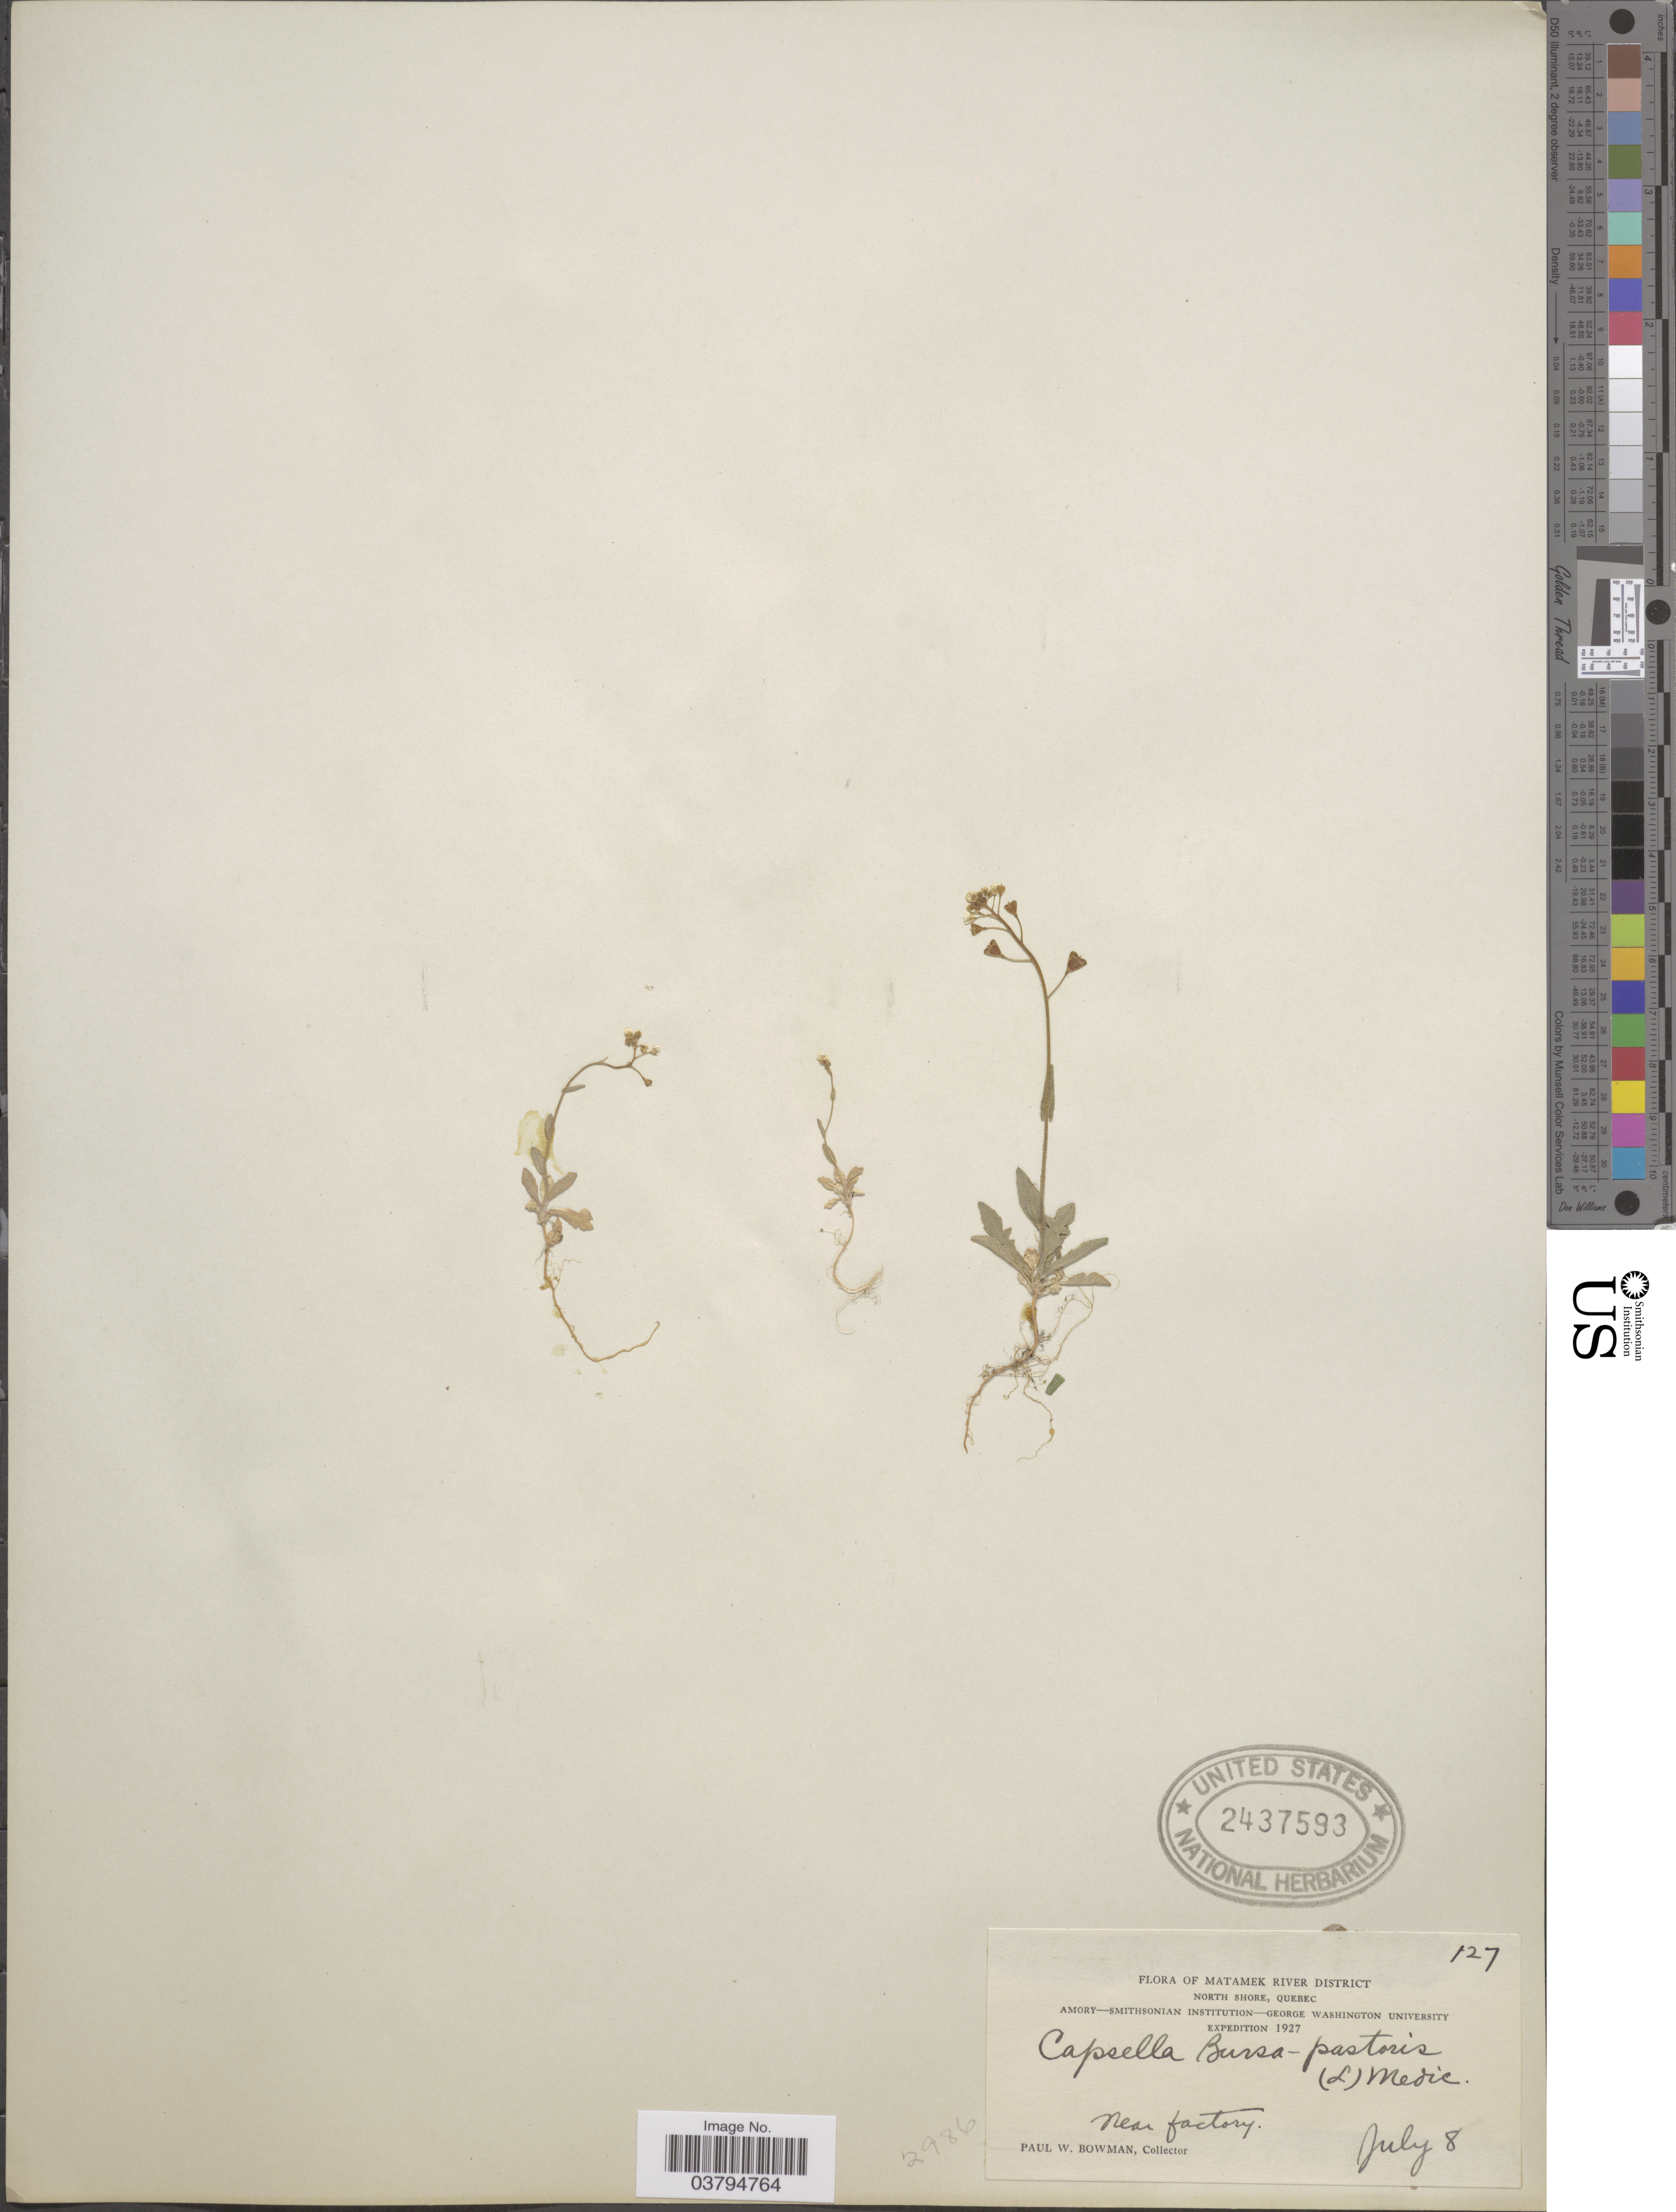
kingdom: Plantae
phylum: Tracheophyta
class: Magnoliopsida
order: Brassicales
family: Brassicaceae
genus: Capsella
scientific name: Capsella bursa-pastoris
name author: (L.) Medik.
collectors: P. Bowman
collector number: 127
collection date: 1927-07-08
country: Canada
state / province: Quebec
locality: Matamek River District. North Shore. Near factory.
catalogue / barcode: US 2437593